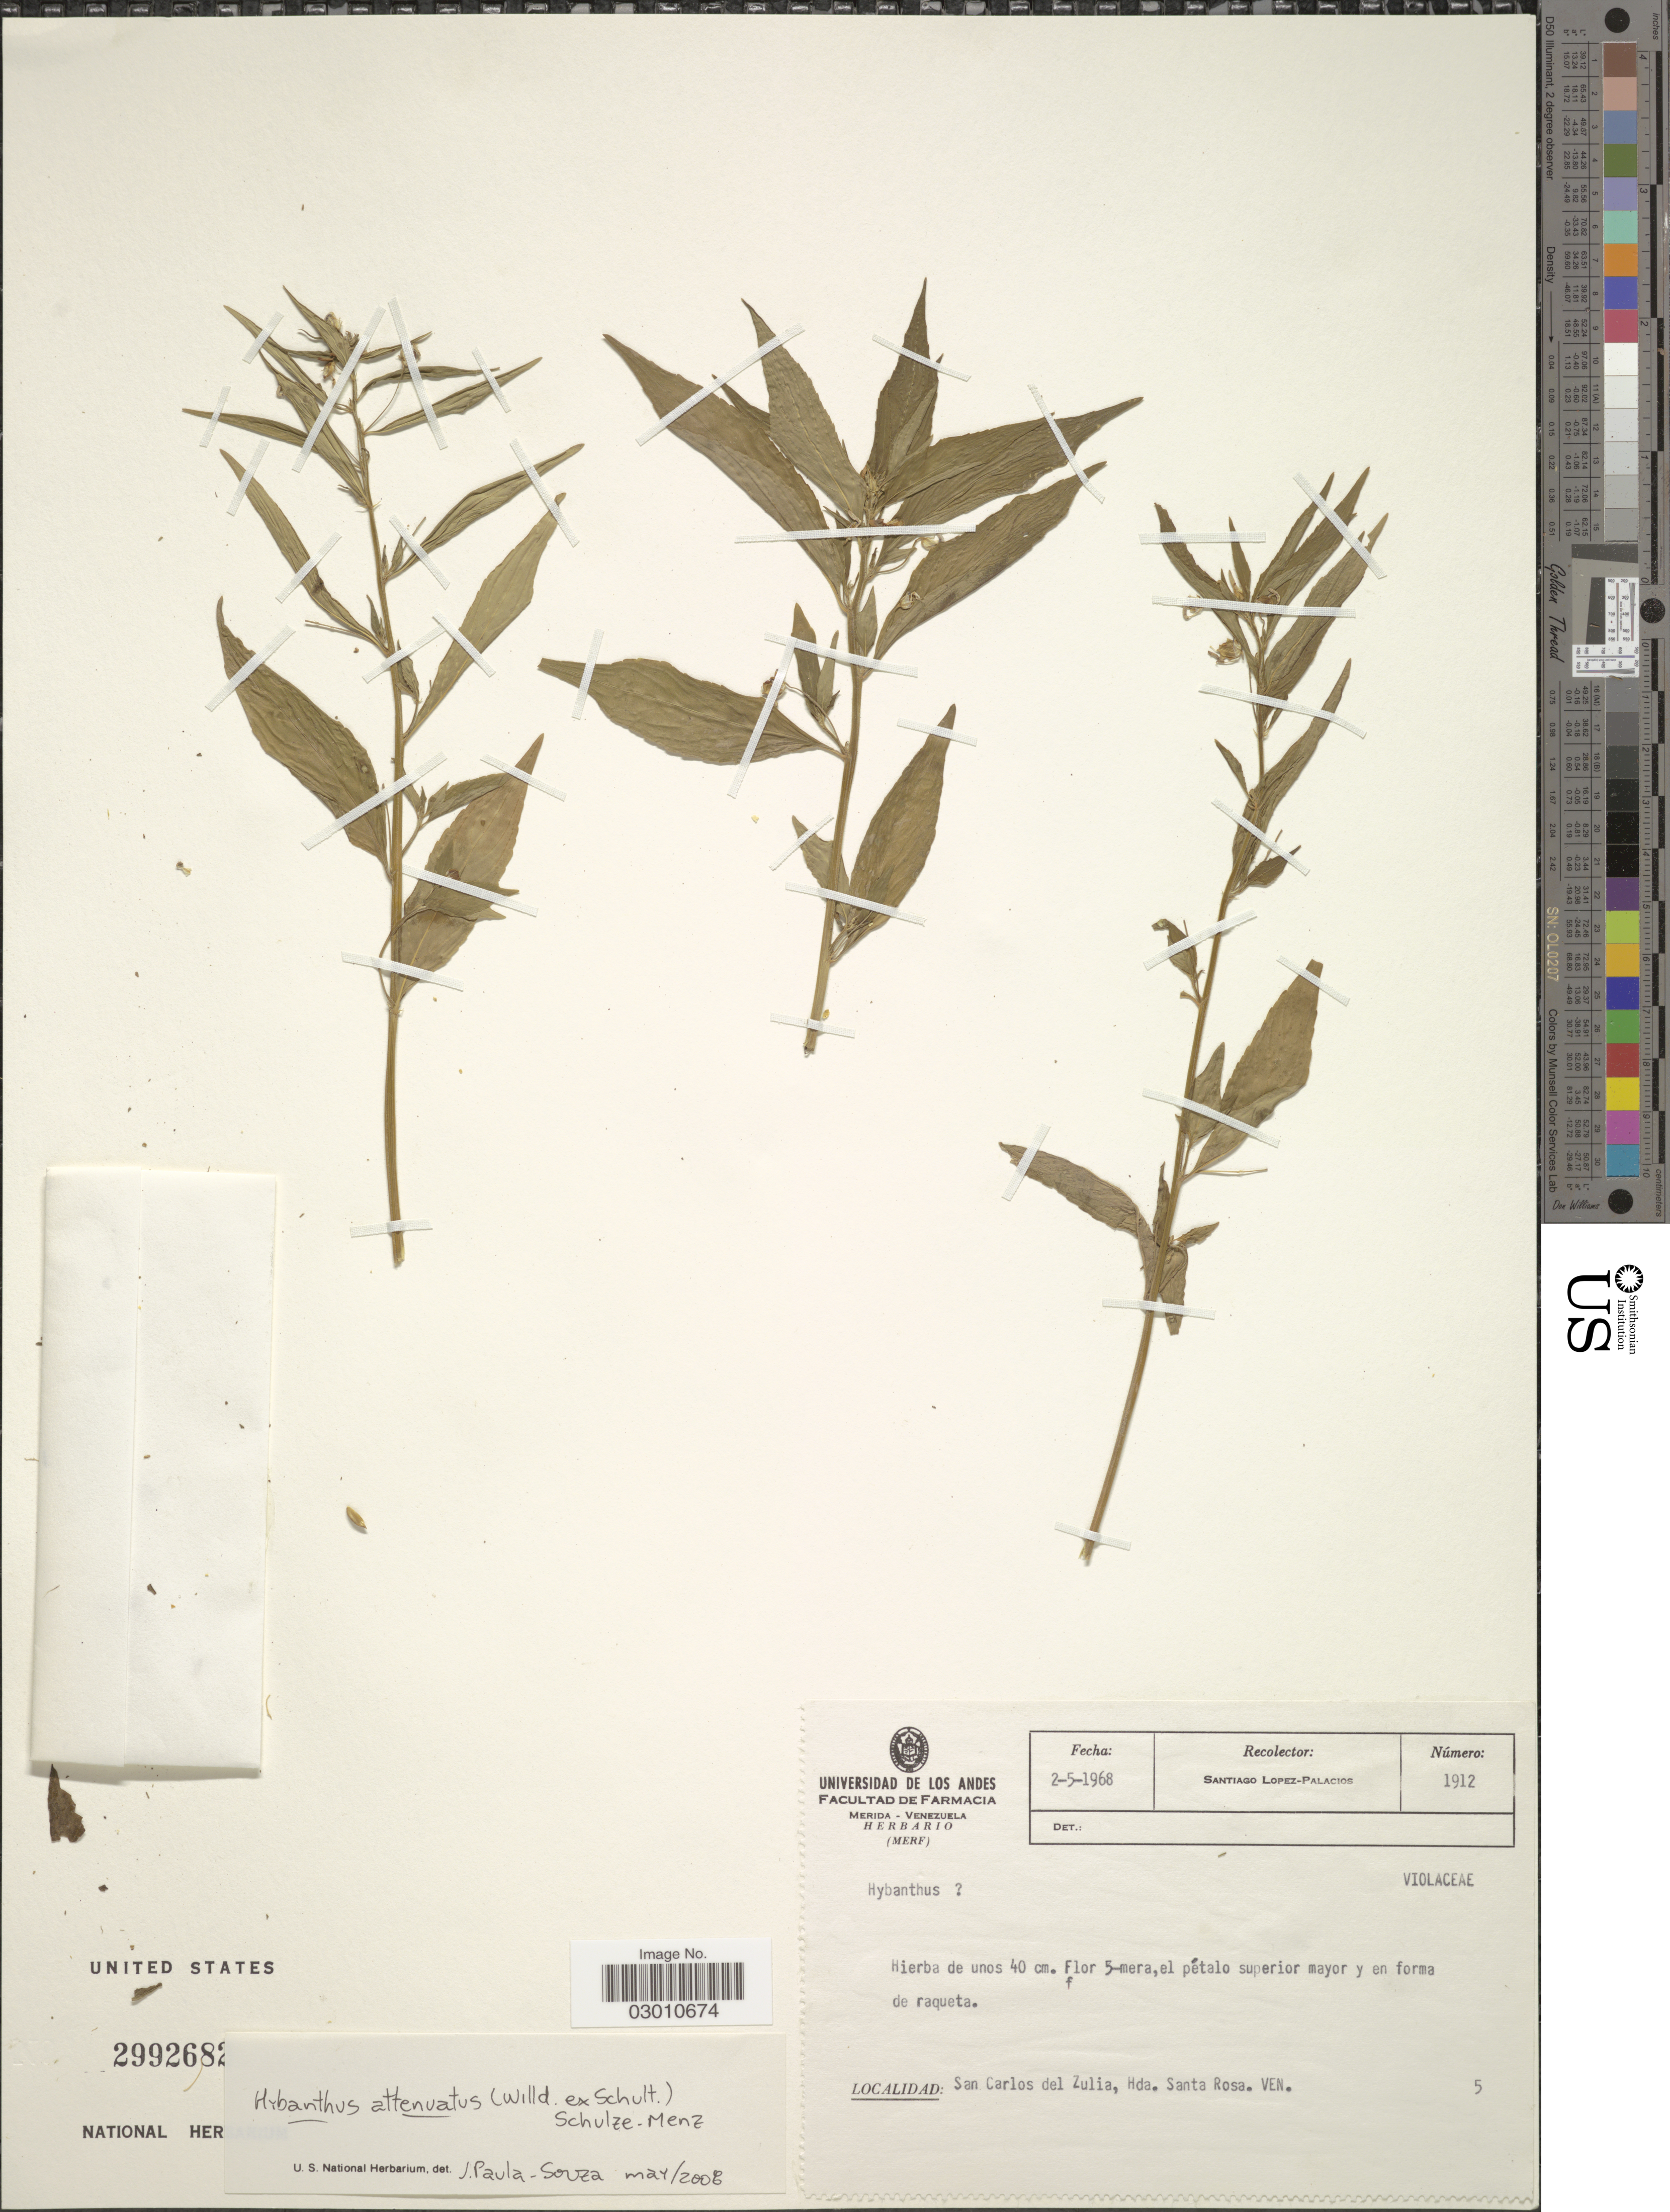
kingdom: Plantae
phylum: Tracheophyta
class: Magnoliopsida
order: Malpighiales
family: Violaceae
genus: Pombalia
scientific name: Pombalia attenuata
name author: (Humb. & Bonpl. ex Willd.) Paula-Souza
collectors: S. López-Palacios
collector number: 1912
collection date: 1968-05-02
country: Venezuela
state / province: Zulia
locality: San Carlos del Zulia, Hda. Santa Rosa.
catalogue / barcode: US 2992682